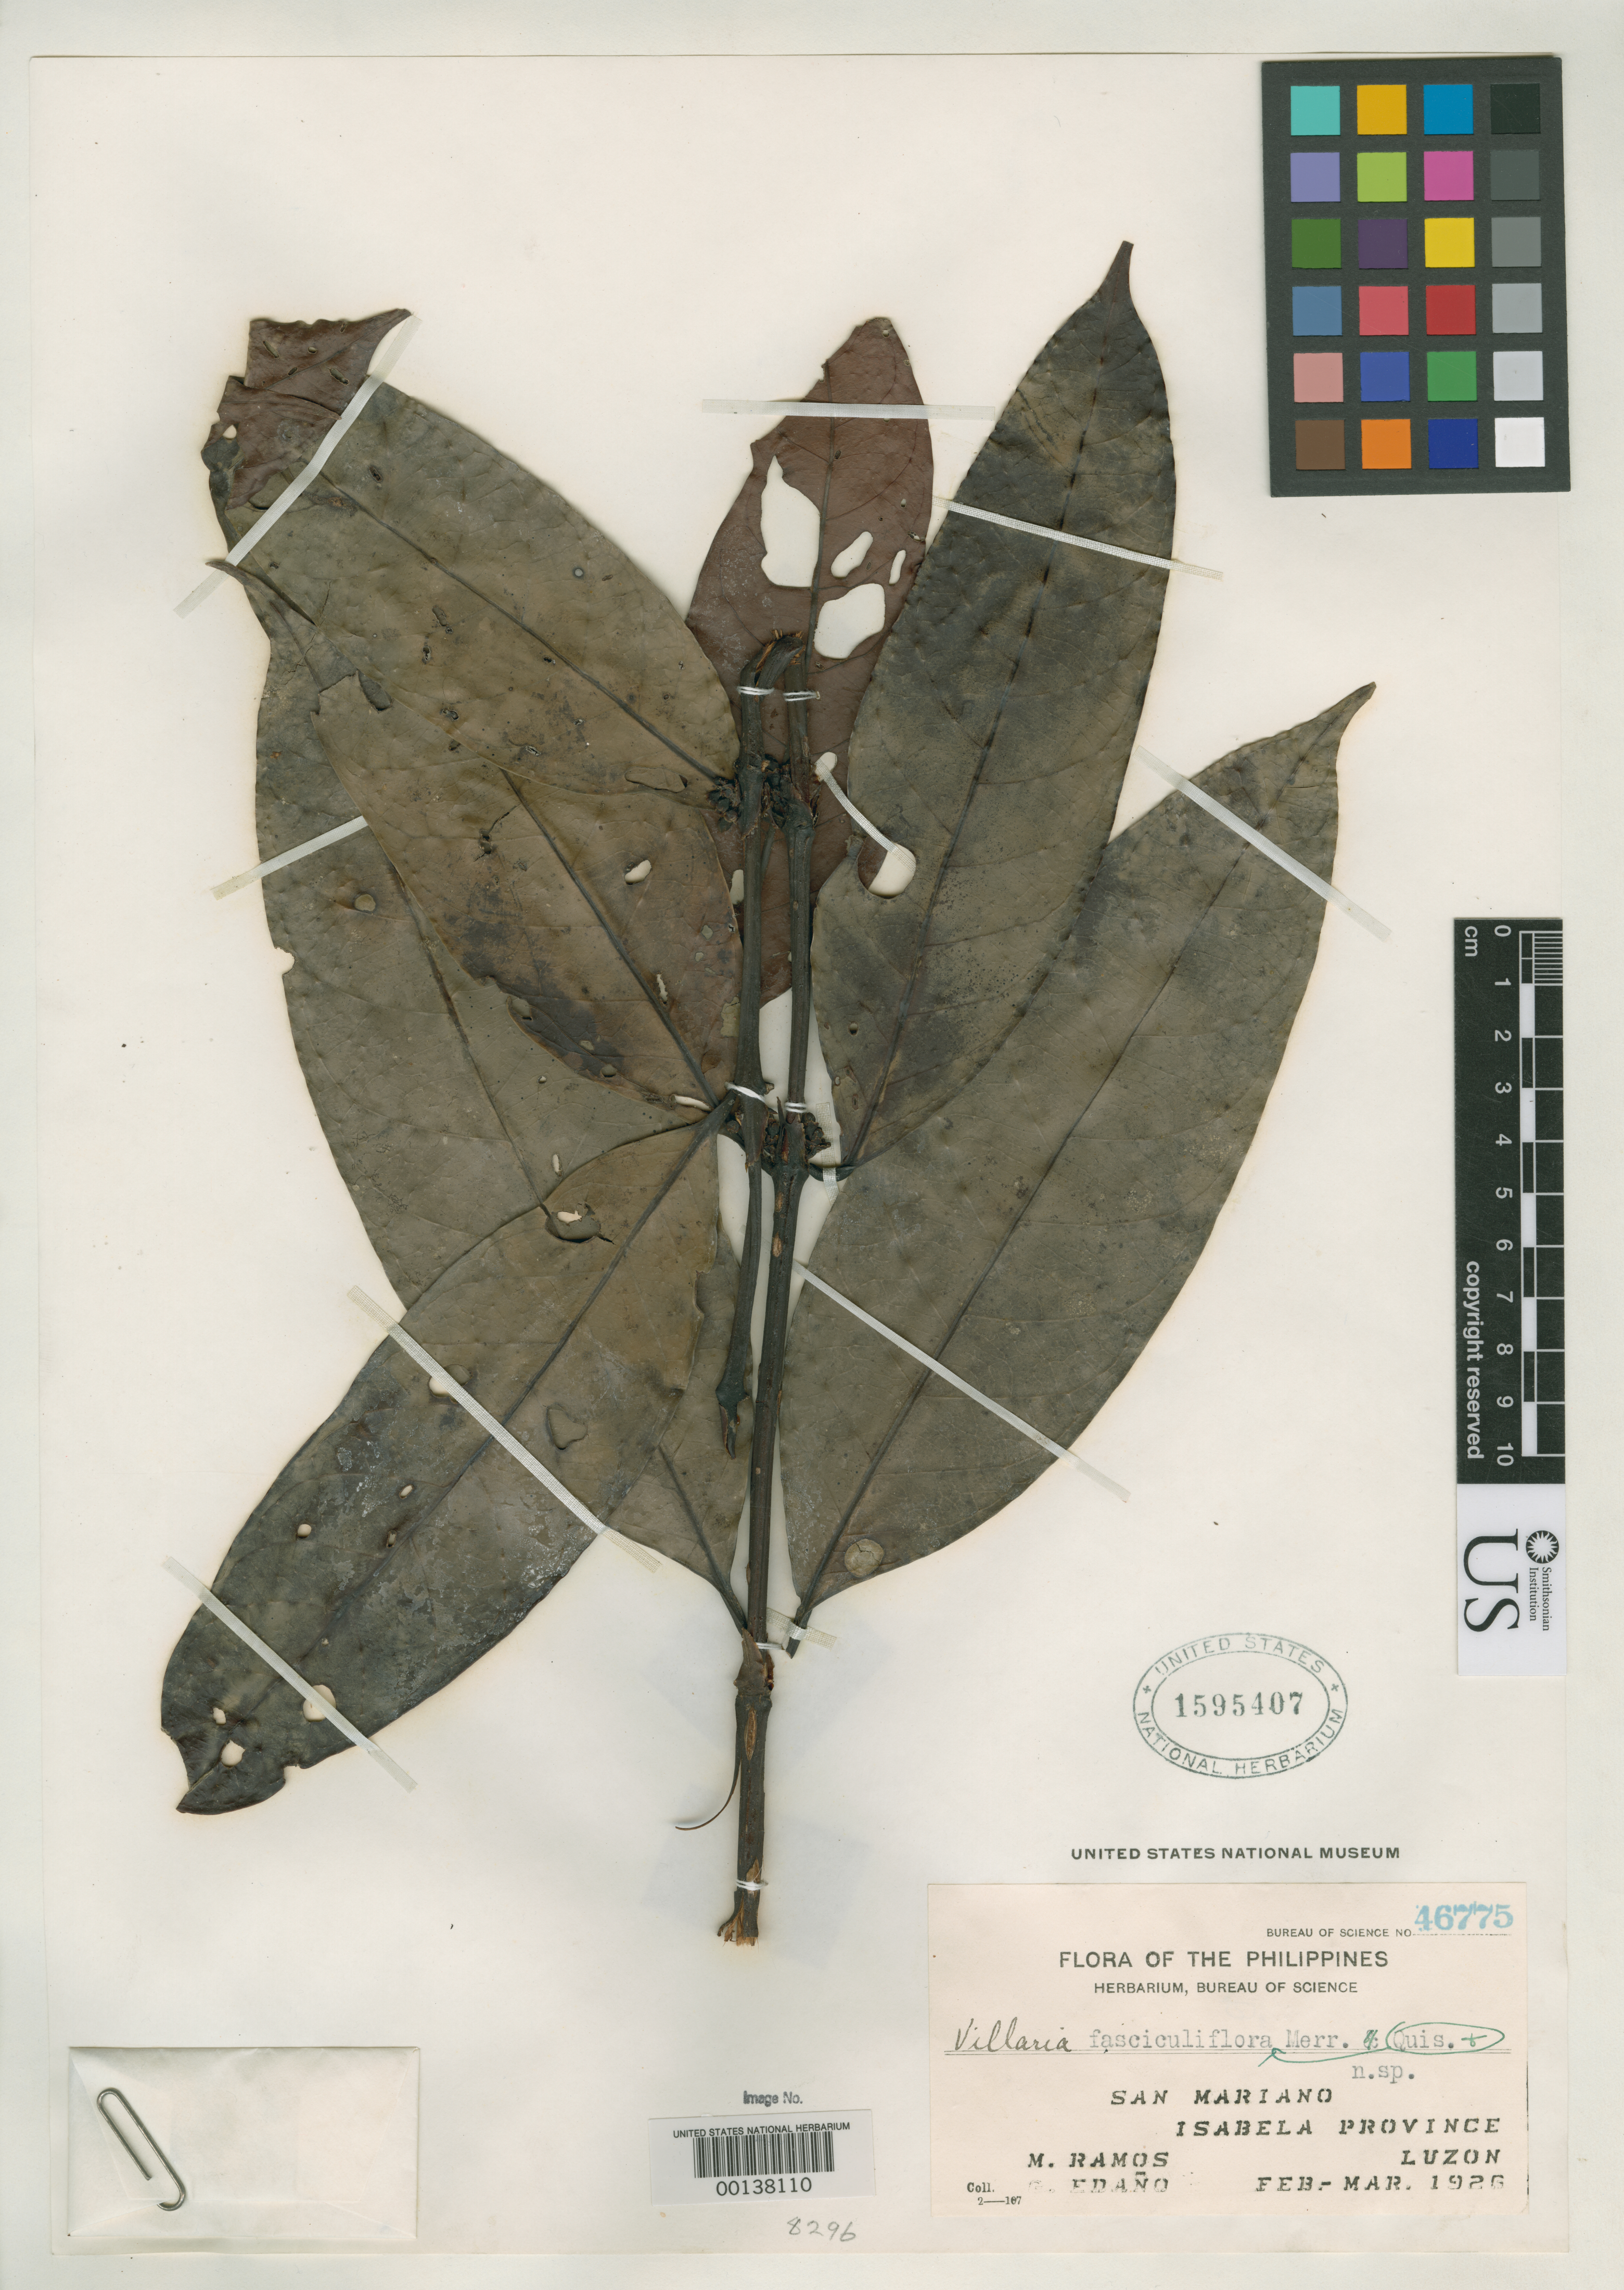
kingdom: Plantae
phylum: Tracheophyta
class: Magnoliopsida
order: Gentianales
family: Rubiaceae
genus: Villaria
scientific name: Villaria fasciculiflora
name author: Quisumb. & Merr.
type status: Type Collection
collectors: M. Ramos & G. E. Edaño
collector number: Bur. Sci. 46775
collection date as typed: Feb 1926 to -- Mar 1926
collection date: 1926-02/1926-03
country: Philippines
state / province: Cagayan Valley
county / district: Isabela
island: Luzon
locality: San Mariano.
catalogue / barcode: US 1595407